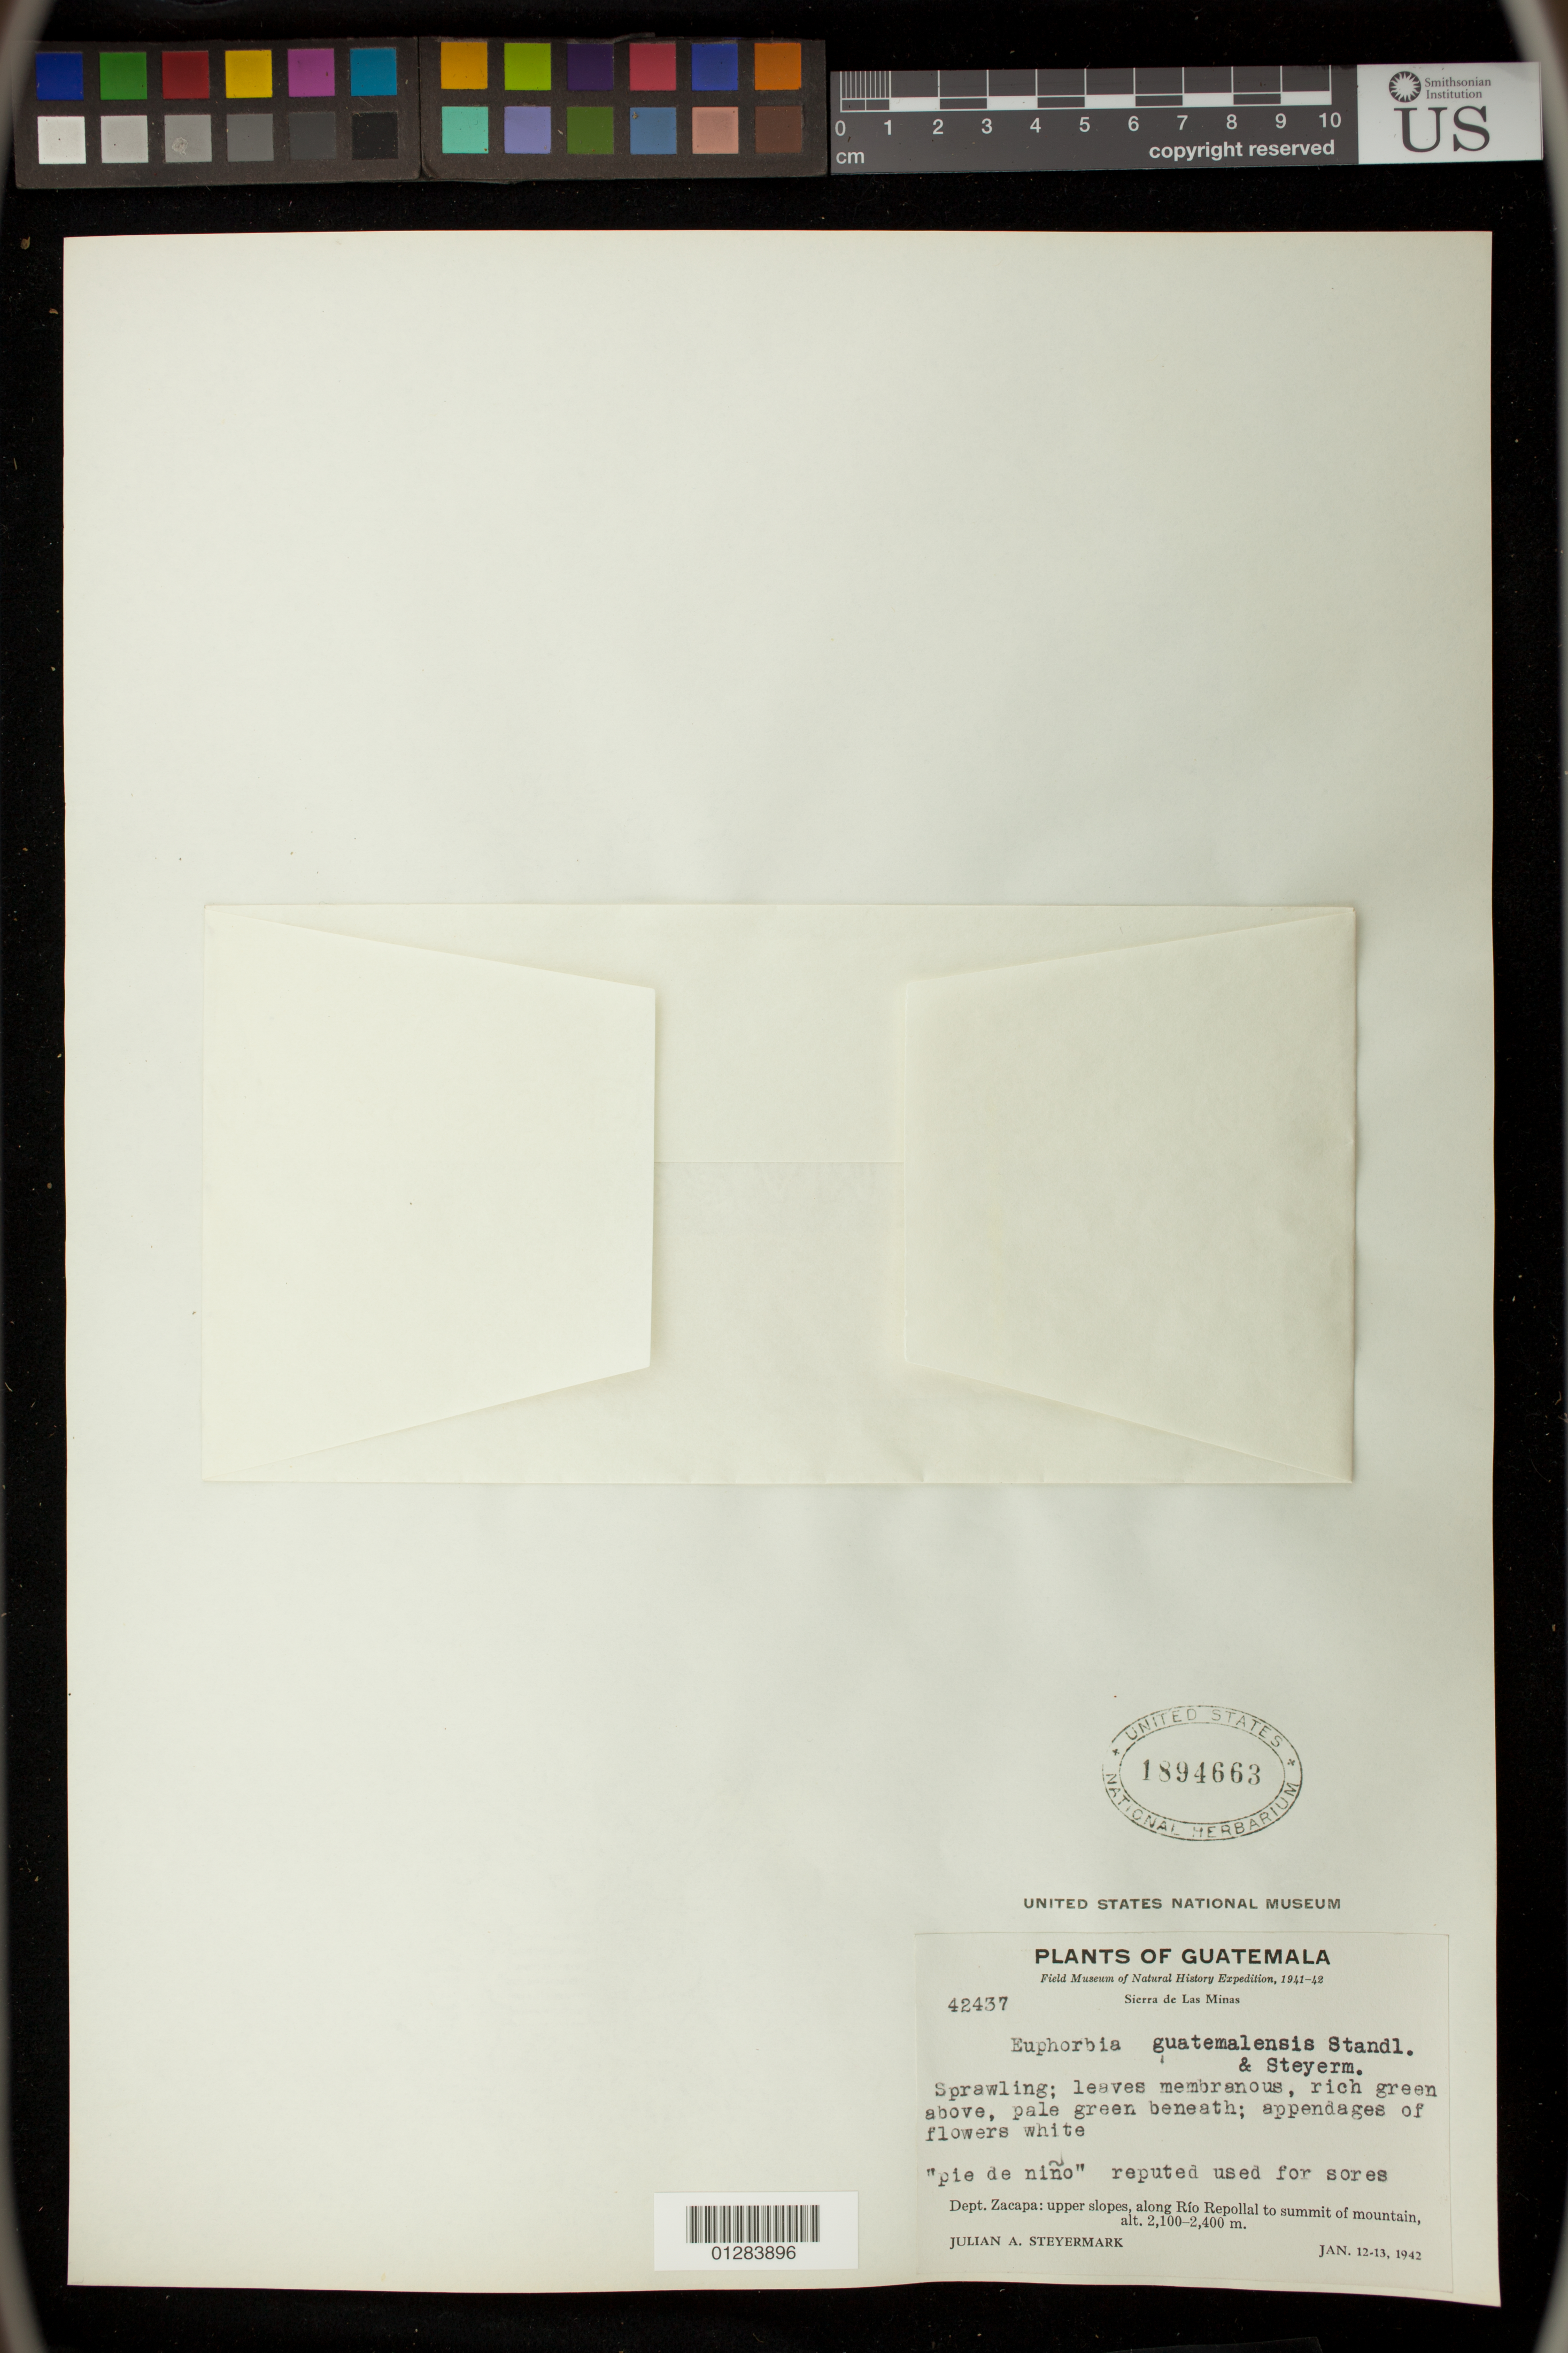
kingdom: Plantae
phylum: Tracheophyta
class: Magnoliopsida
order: Malpighiales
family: Euphorbiaceae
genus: Euphorbia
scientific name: Euphorbia guatemalensis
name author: Standl. & Steyerm.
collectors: J. Steyermark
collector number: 42437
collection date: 1942-01-12/1942-01-13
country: Guatemala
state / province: Zacapa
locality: upper slopes, along Rio Repollal to summit of mountains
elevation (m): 2100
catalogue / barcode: US 1894663